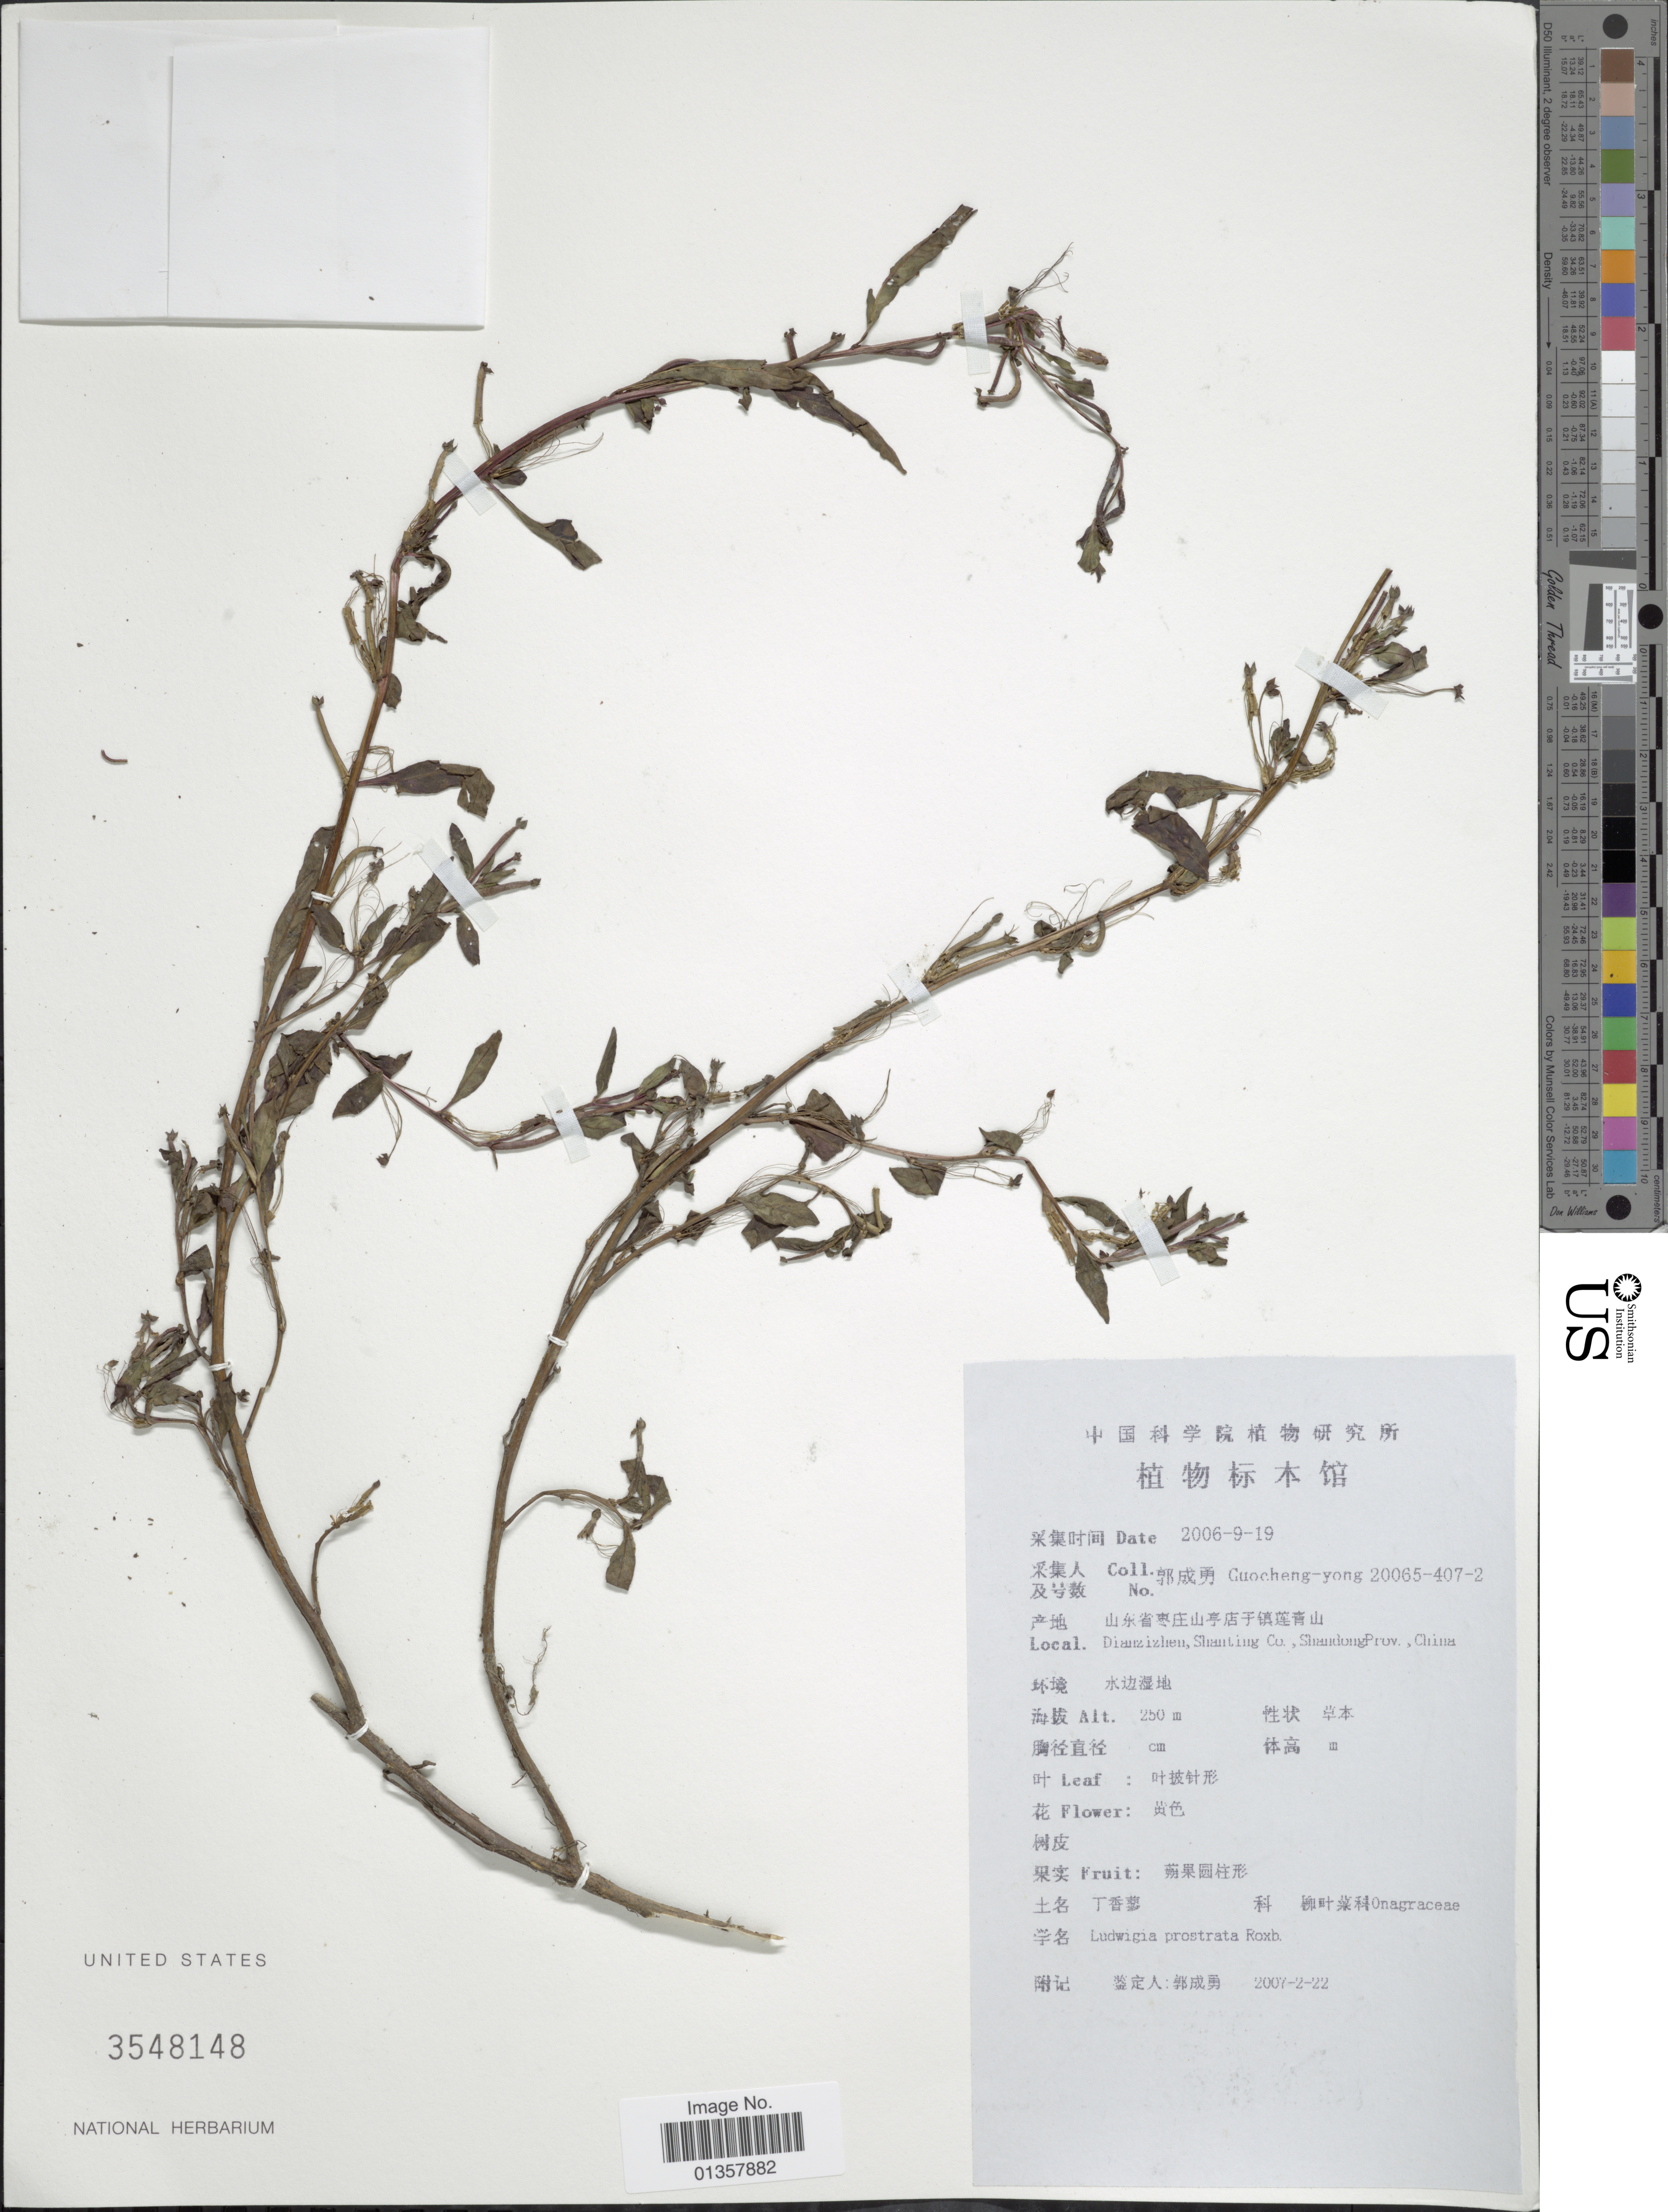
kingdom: Plantae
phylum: Tracheophyta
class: Magnoliopsida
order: Myrtales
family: Onagraceae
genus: Ludwigia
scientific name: Ludwigia prostrata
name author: Roxb.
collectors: Guo cheng-yong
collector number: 20065-407-2*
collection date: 2006-09-19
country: China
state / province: Shandong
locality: Dianzizhen, Shanting Co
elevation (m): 250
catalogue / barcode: US 3548148